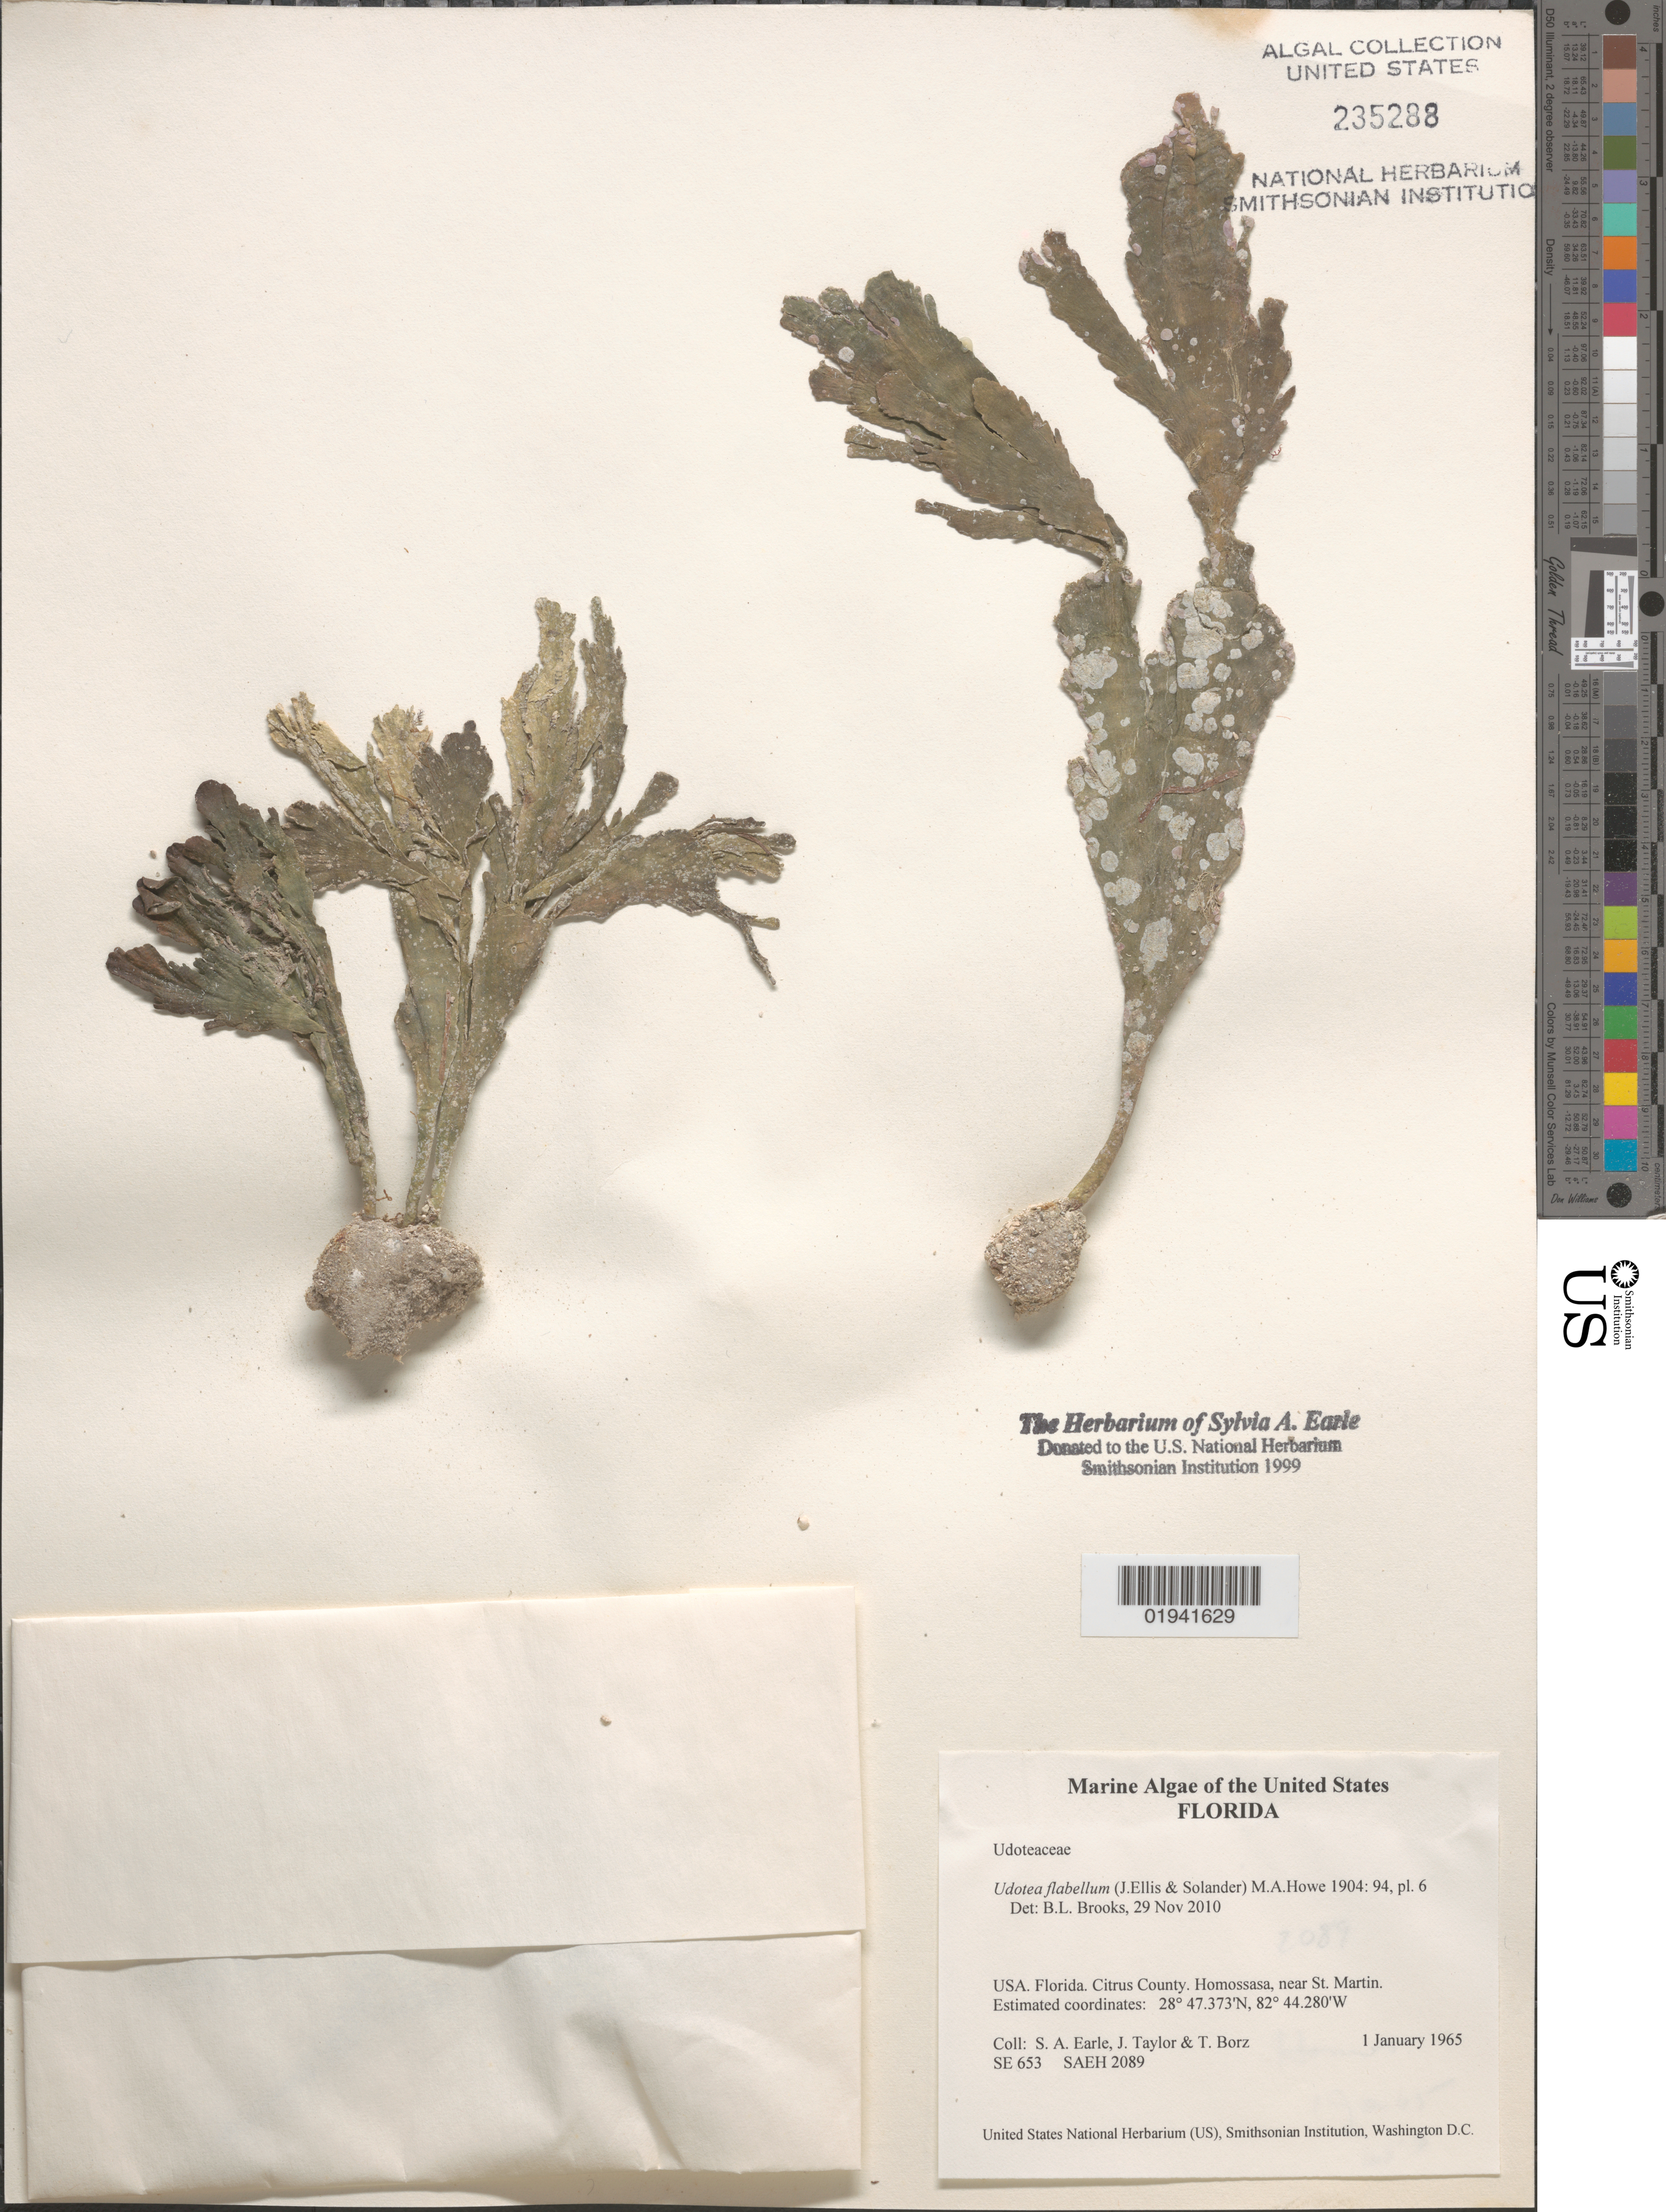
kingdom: Plantae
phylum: Chlorophyta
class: Ulvophyceae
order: Bryopsidales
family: Udoteaceae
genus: Udotea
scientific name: Udotea flabellum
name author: (J. Ellis & Sol.) M. Howe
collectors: S. A. Earle, J. Taylor & T. Borz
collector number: SE653/SAEH2089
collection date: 1965-01-01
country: United States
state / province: Florida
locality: Citrus County. Homosassa, near St. Martin.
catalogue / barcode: US 235288